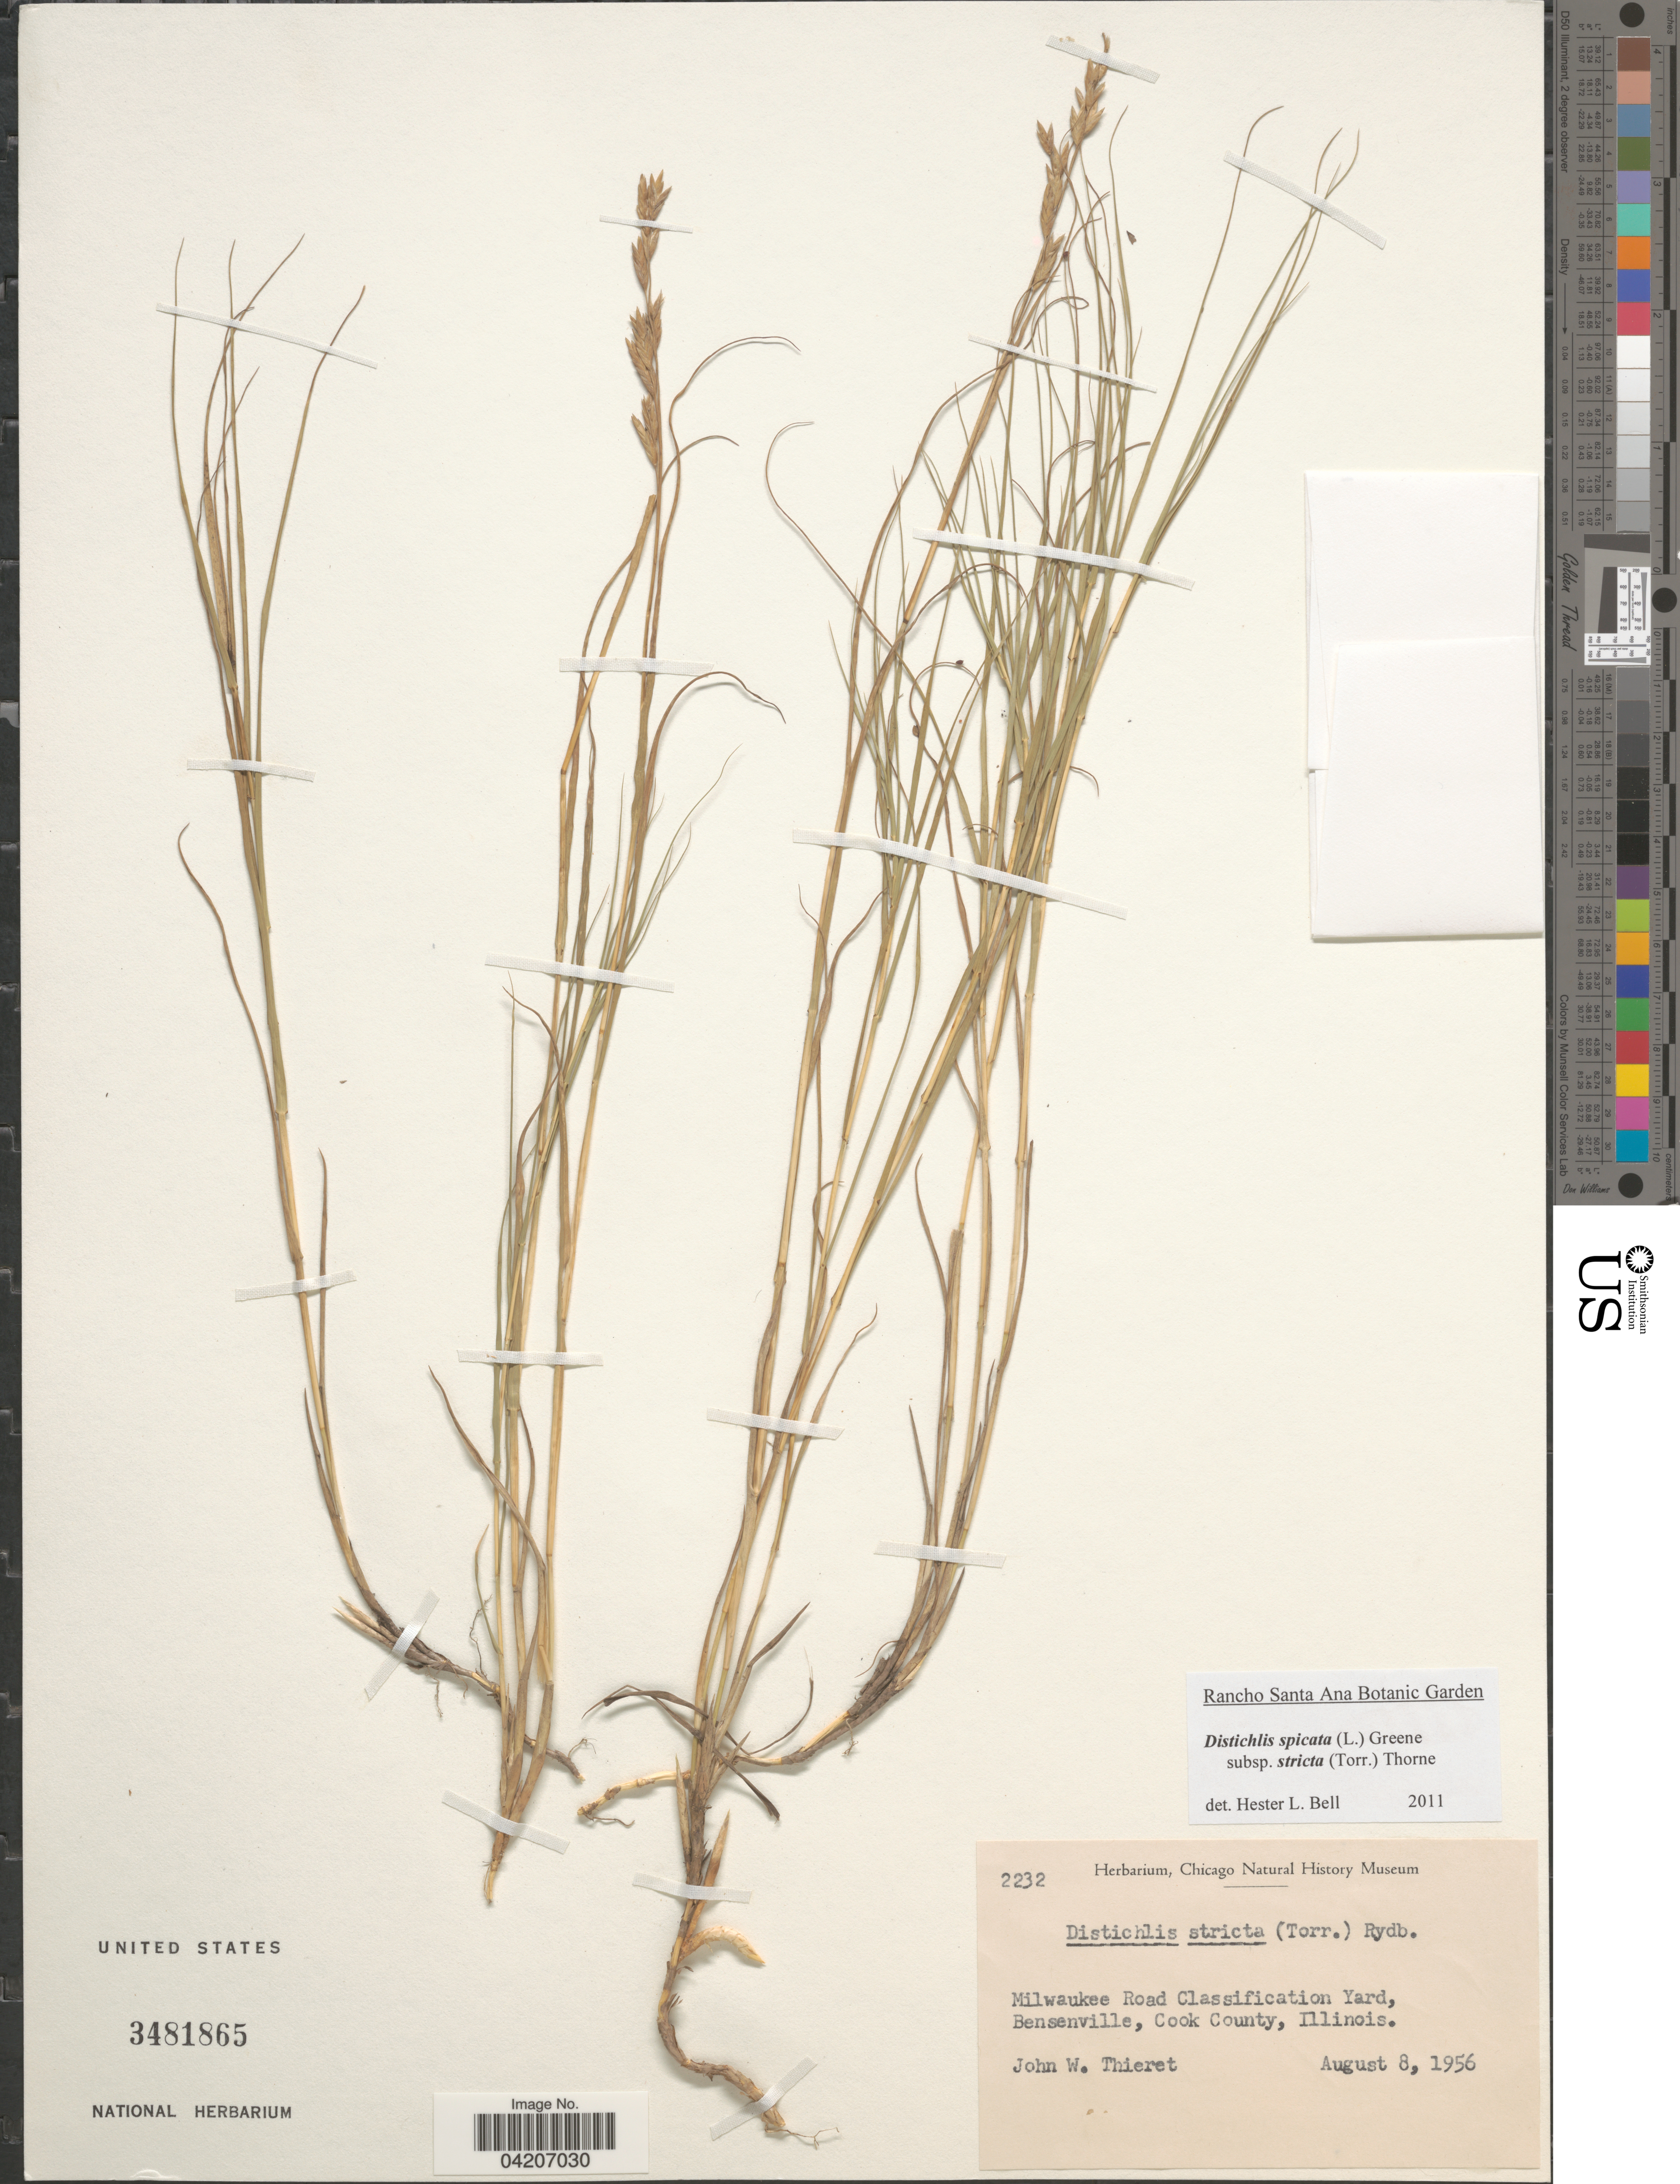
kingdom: Plantae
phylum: Tracheophyta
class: Liliopsida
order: Poales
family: Poaceae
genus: Distichlis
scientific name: Distichlis spicata subsp. stricta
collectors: J. W. Thieret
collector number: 2232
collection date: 1956-08-08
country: United States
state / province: Illinois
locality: Milwaukee Road Classification Yard, Bensenville, Cook County.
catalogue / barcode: US 3481865